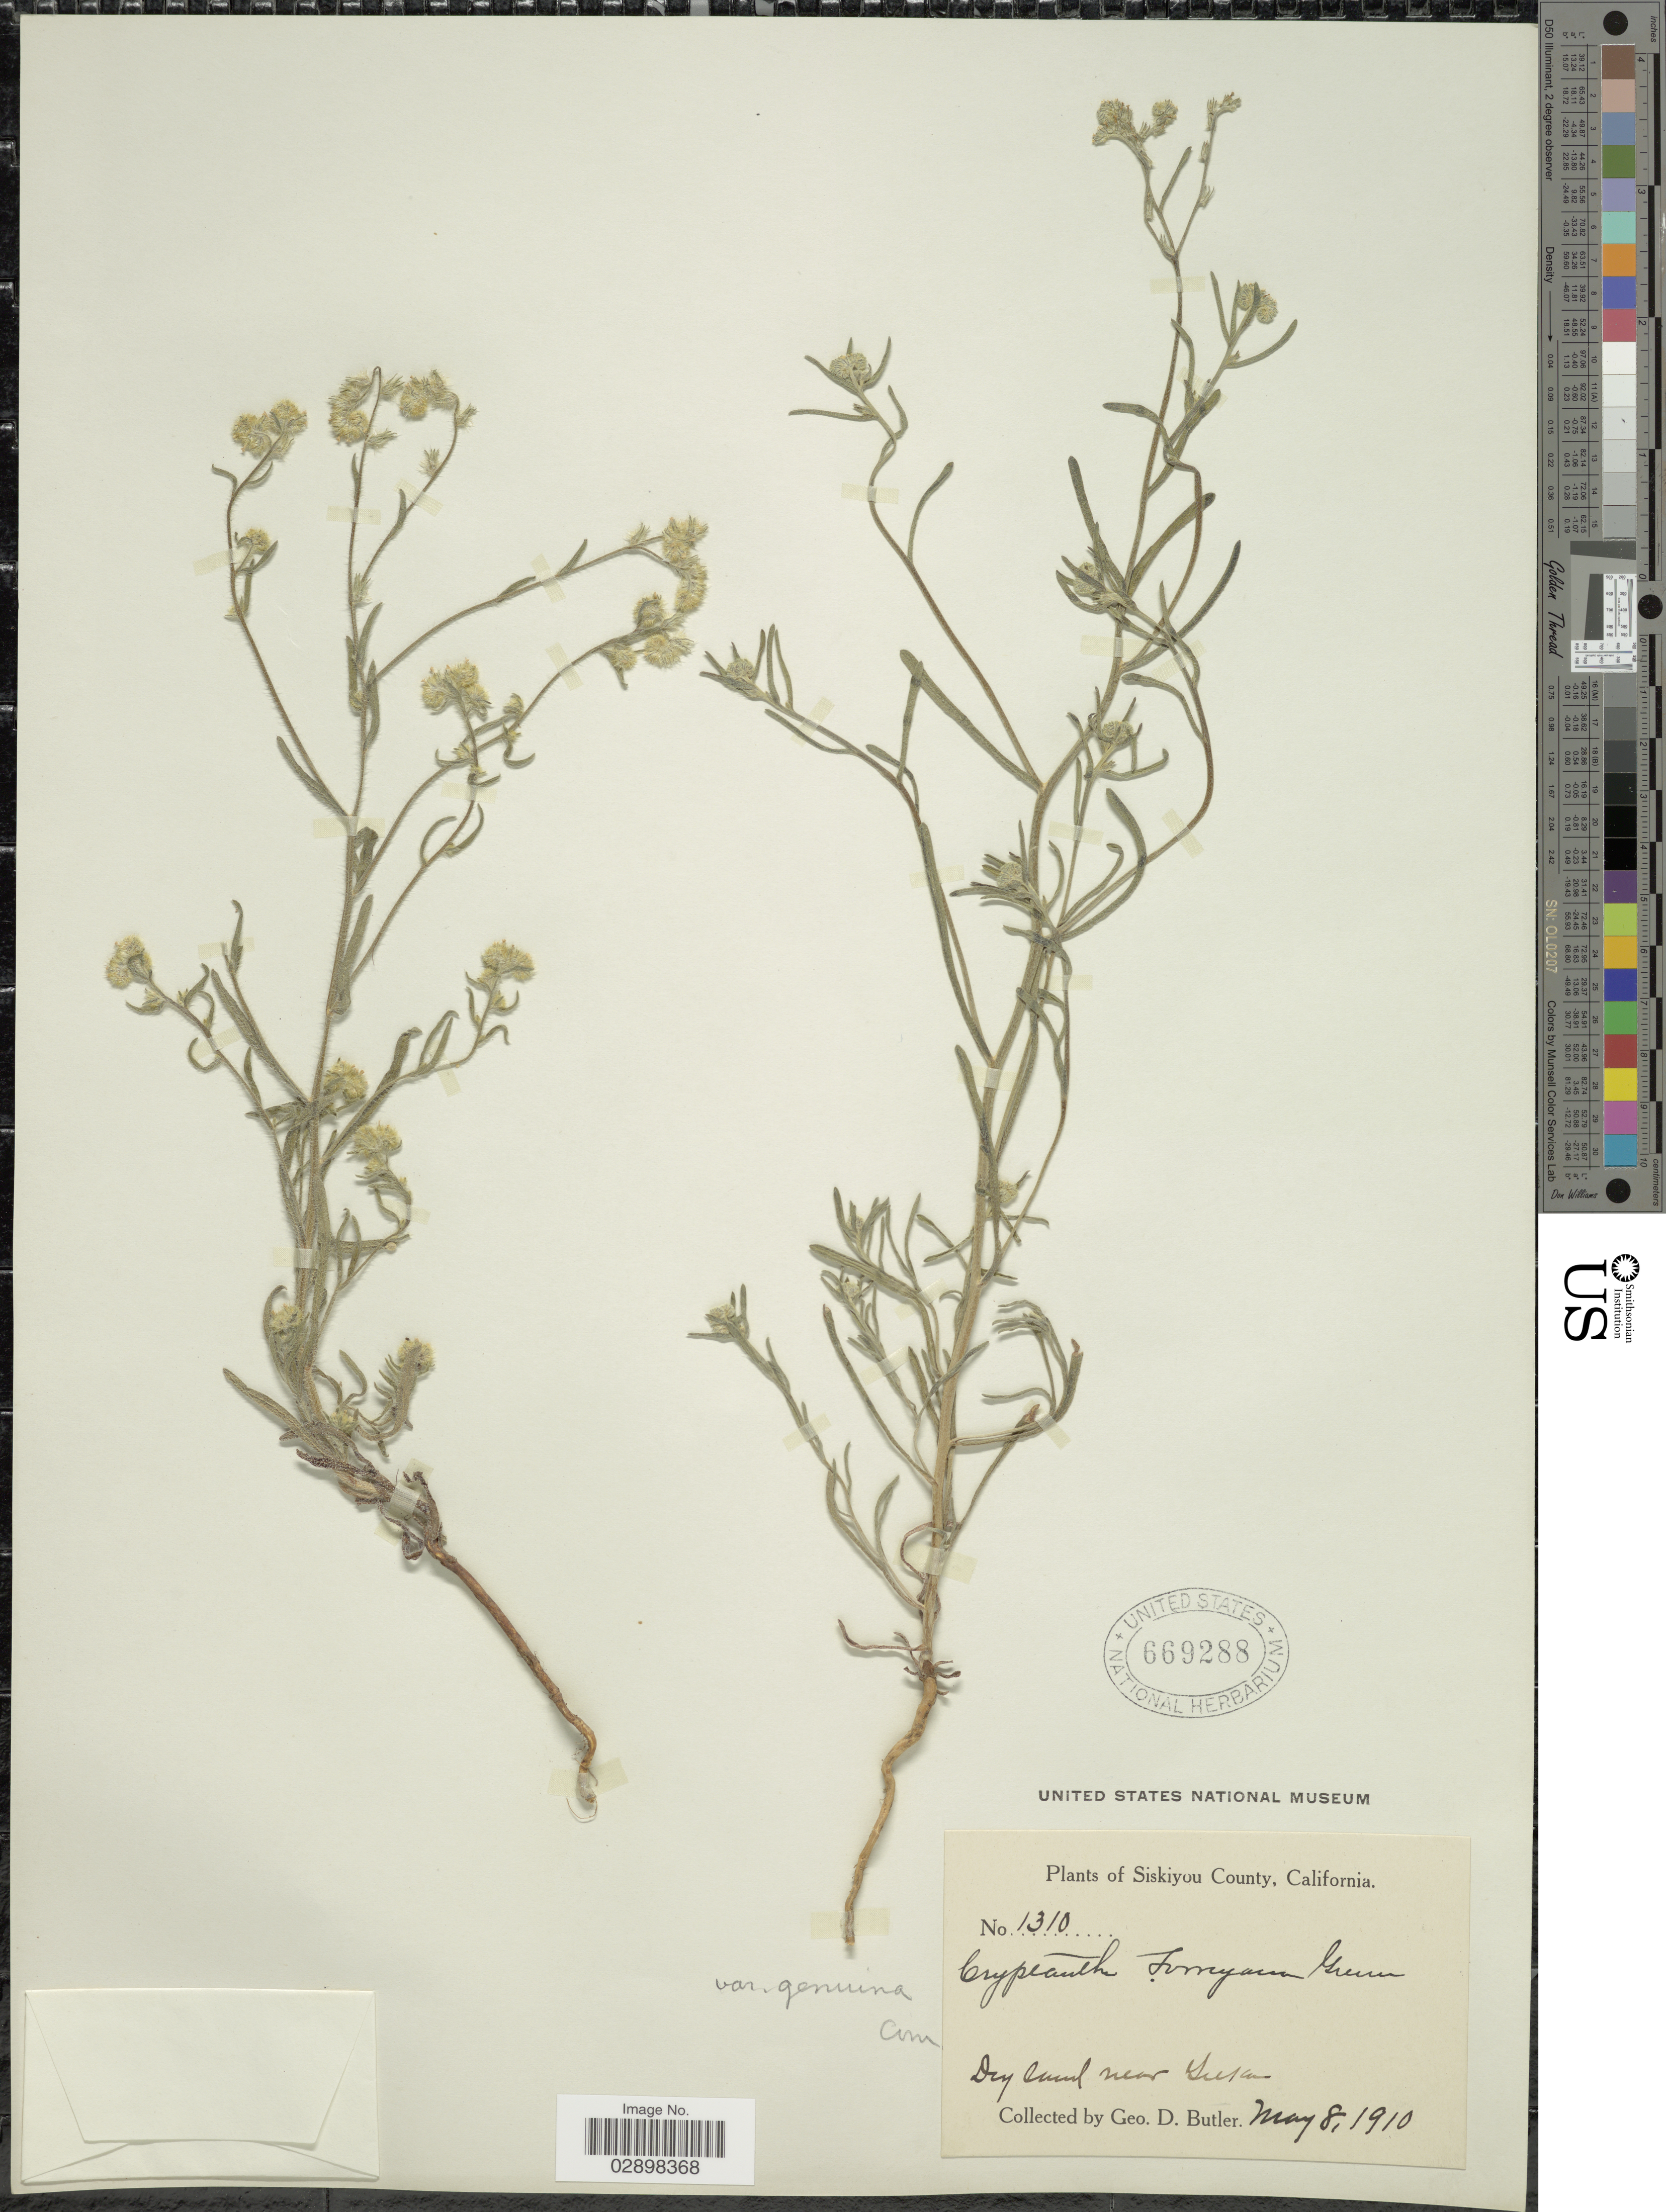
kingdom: Plantae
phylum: Tracheophyta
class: Magnoliopsida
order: Boraginales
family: Boraginaceae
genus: Cryptantha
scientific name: Cryptantha torreyana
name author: (A. Gray) S.W. Greene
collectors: G. D. Butler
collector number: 1310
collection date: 1910-05-08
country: United States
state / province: California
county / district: Siskiyou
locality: Siskiyou Co., Dry sand near Yreka hills.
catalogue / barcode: US 669288